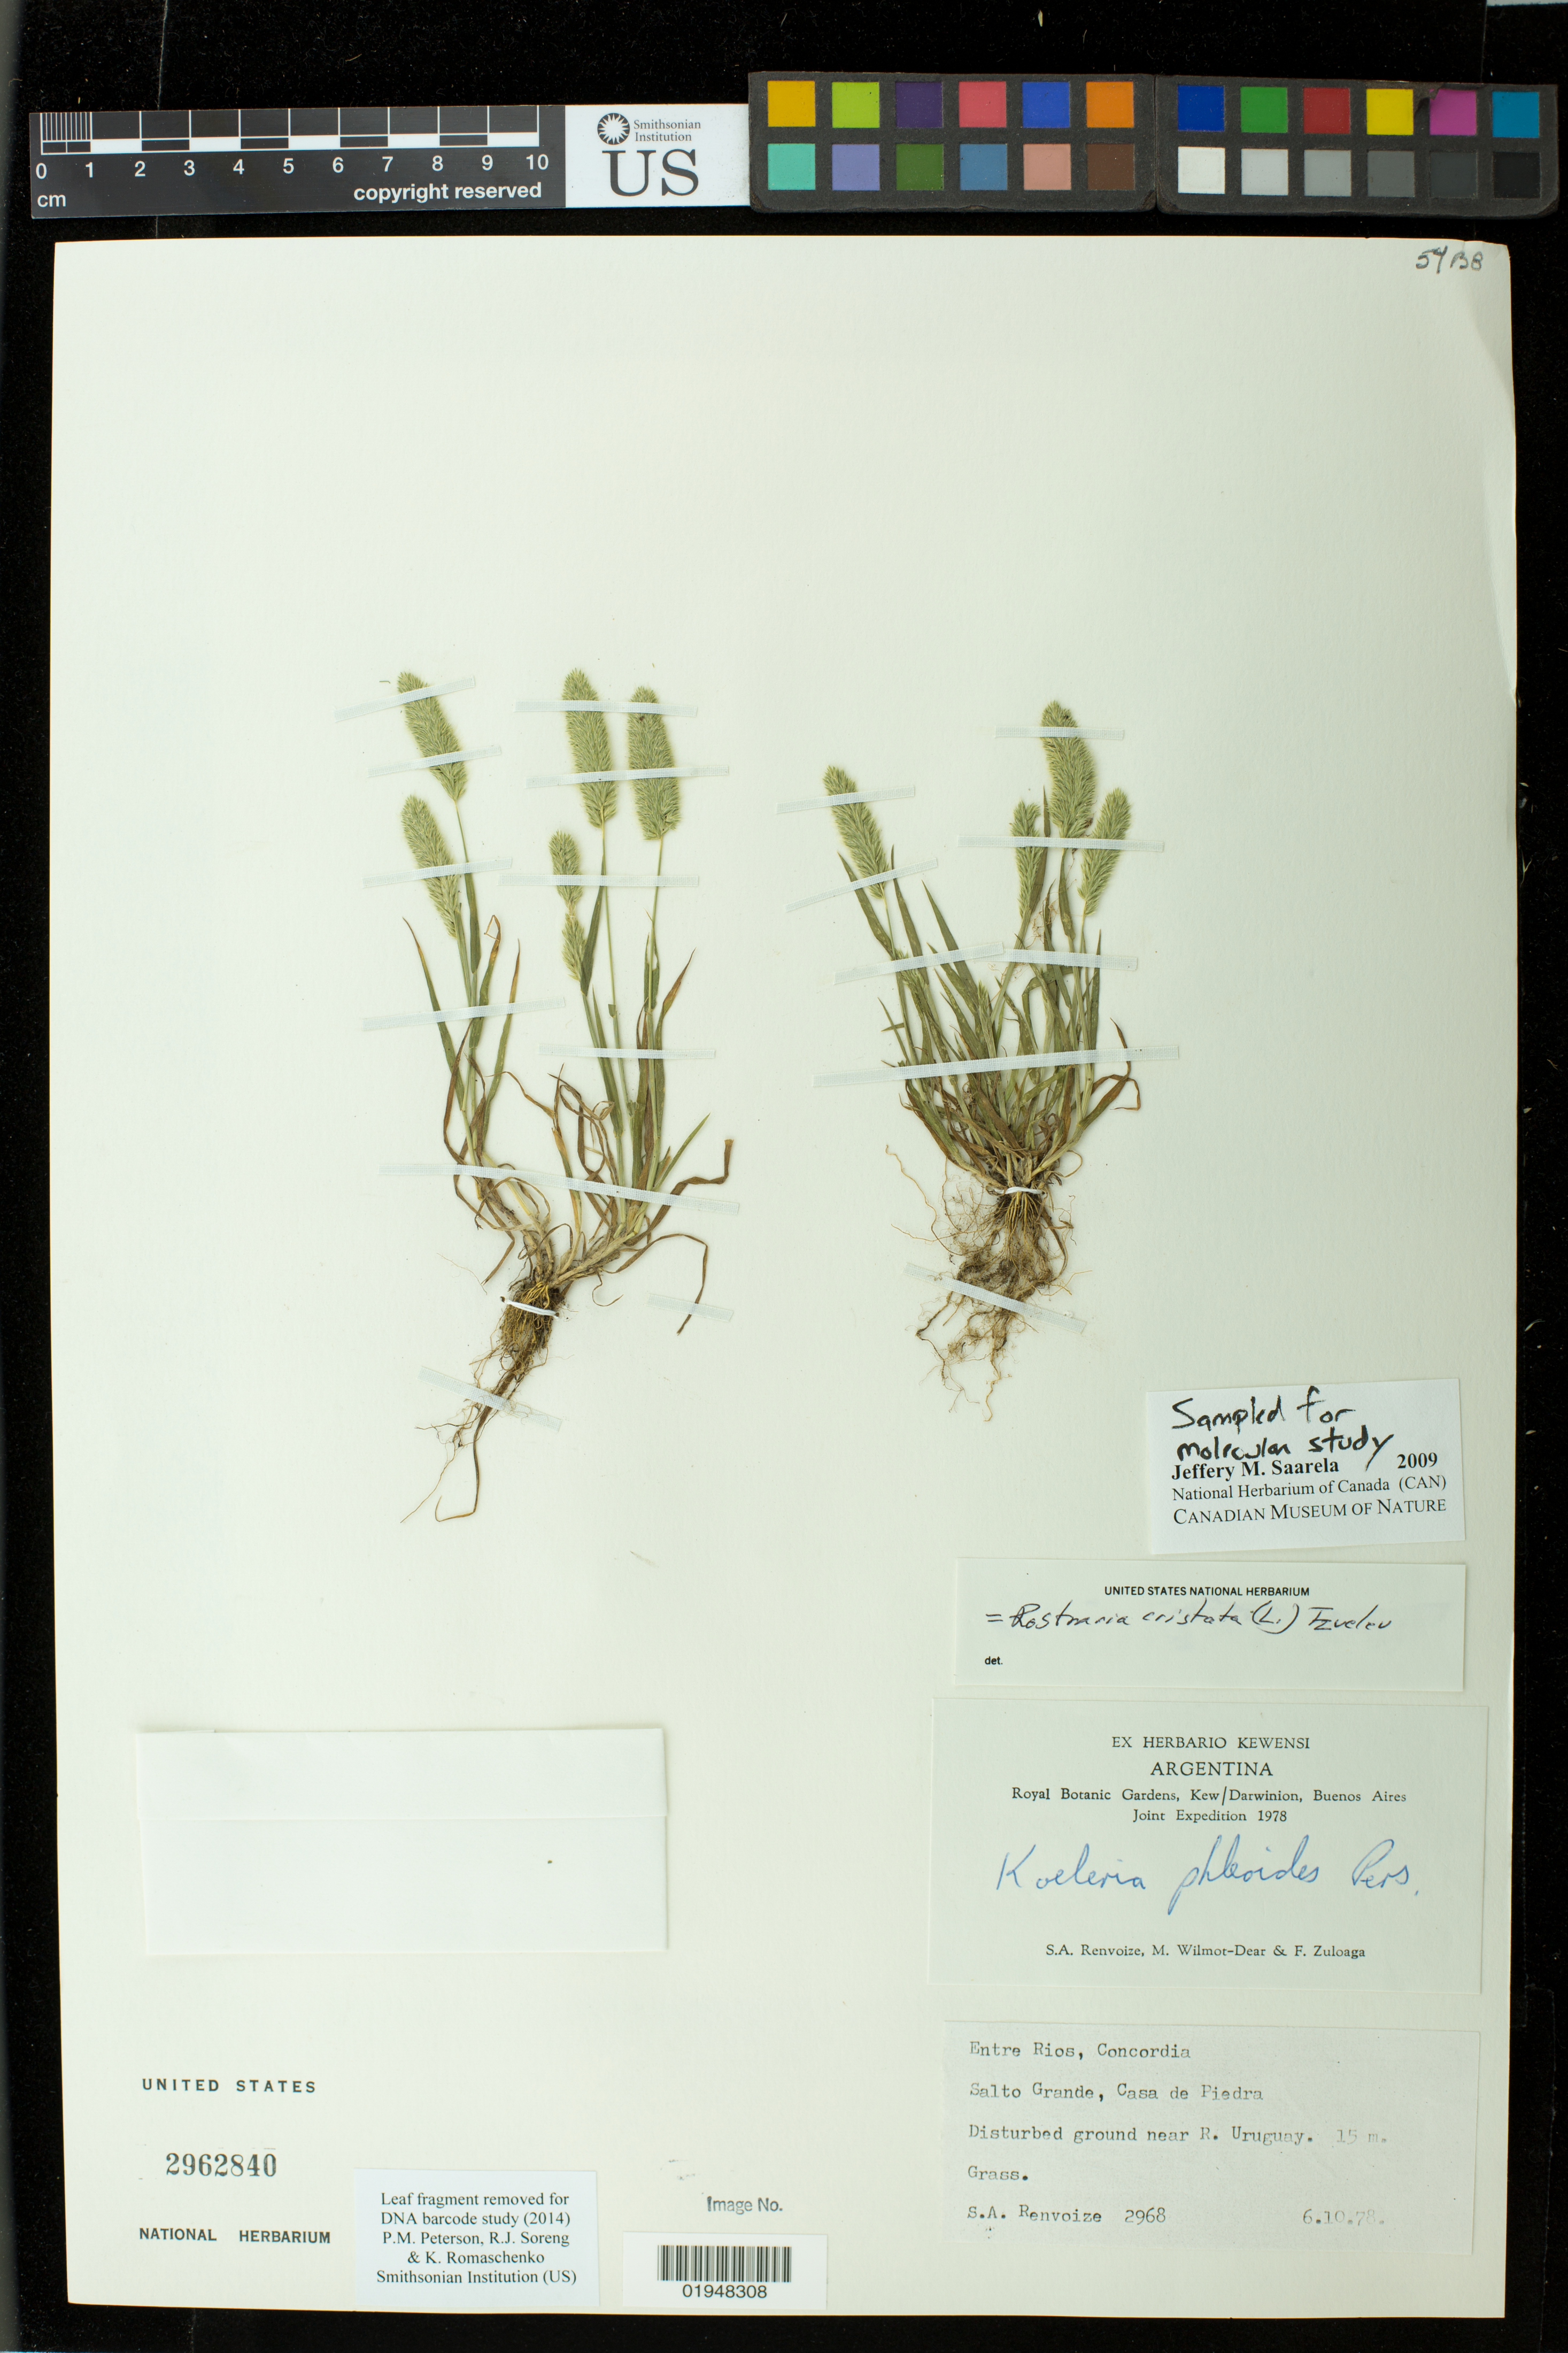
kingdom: Plantae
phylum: Tracheophyta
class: Liliopsida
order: Poales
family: Poaceae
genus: Rostraria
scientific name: Rostraria cristata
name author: (L.) Tzvelev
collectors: S. A. Renvoize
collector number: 2968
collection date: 1978-10-06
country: Argentina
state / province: Entre Rios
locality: Concordia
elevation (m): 15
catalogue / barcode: US 2962840